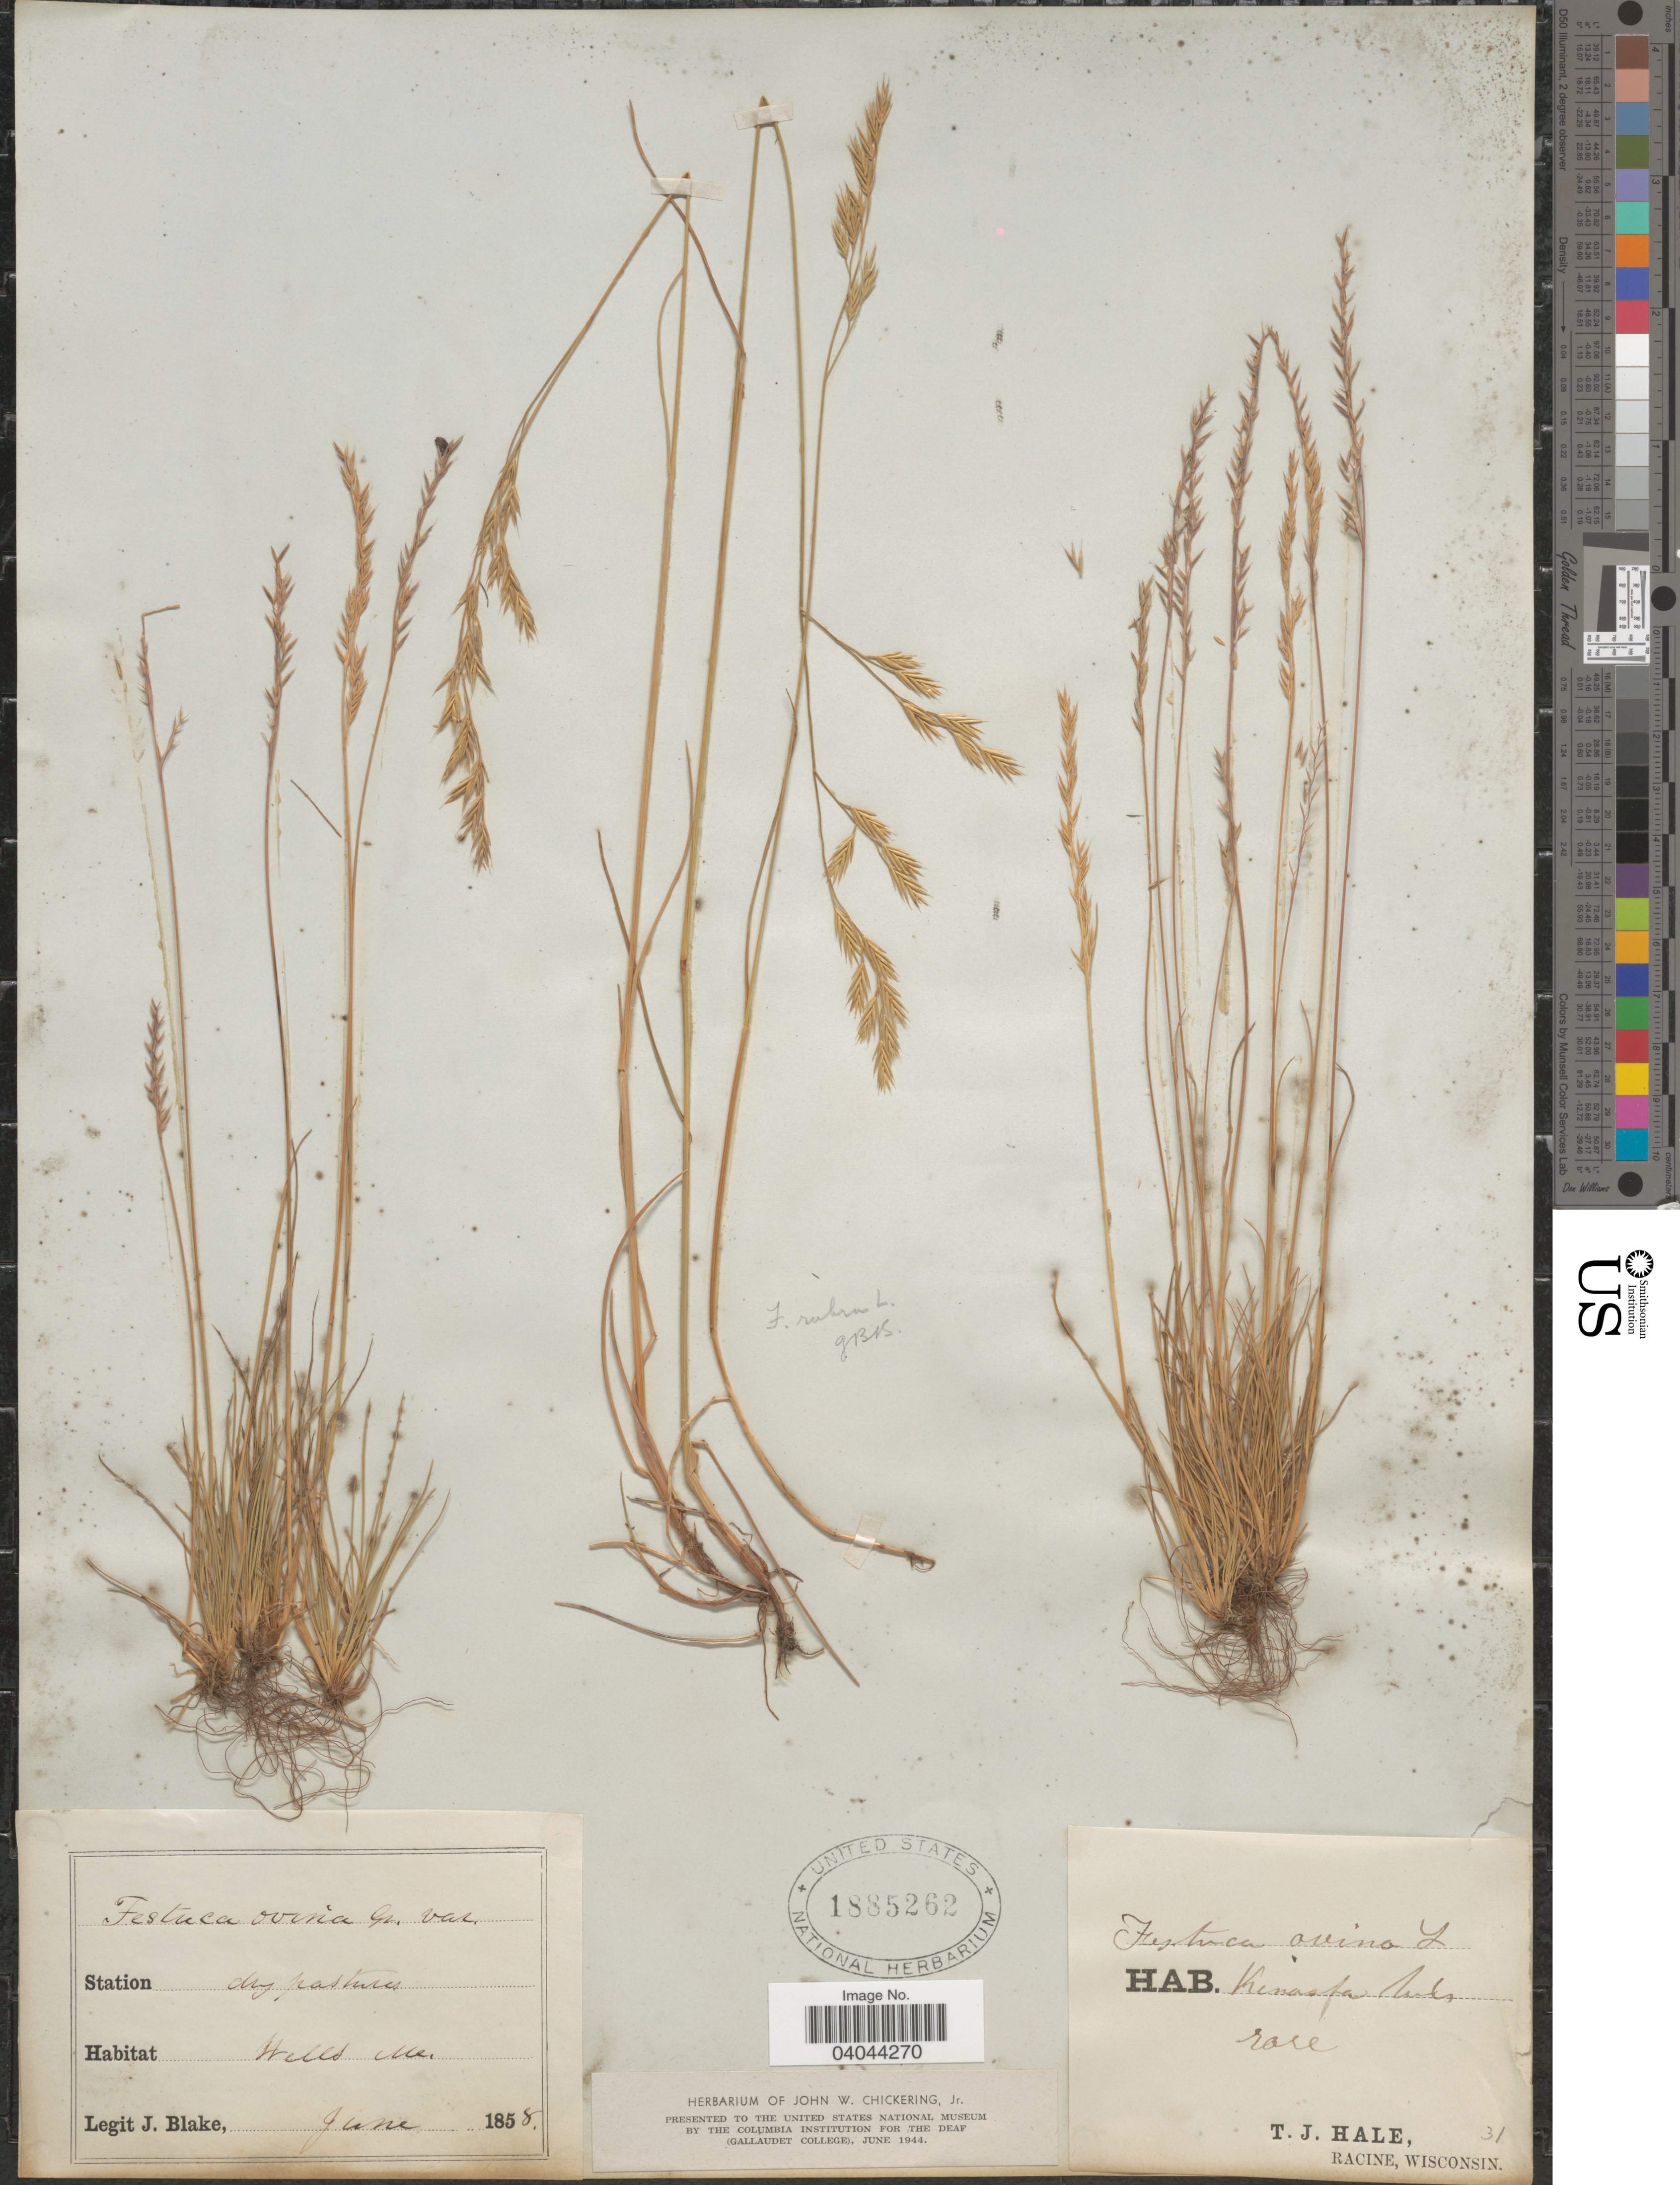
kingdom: Plantae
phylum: Tracheophyta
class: Liliopsida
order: Poales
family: Poaceae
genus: Festuca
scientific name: Festuca ovina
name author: L.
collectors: J. Blake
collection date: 1858-06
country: United States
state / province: Maine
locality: Station dry pastures. Wells.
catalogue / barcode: US 1885262